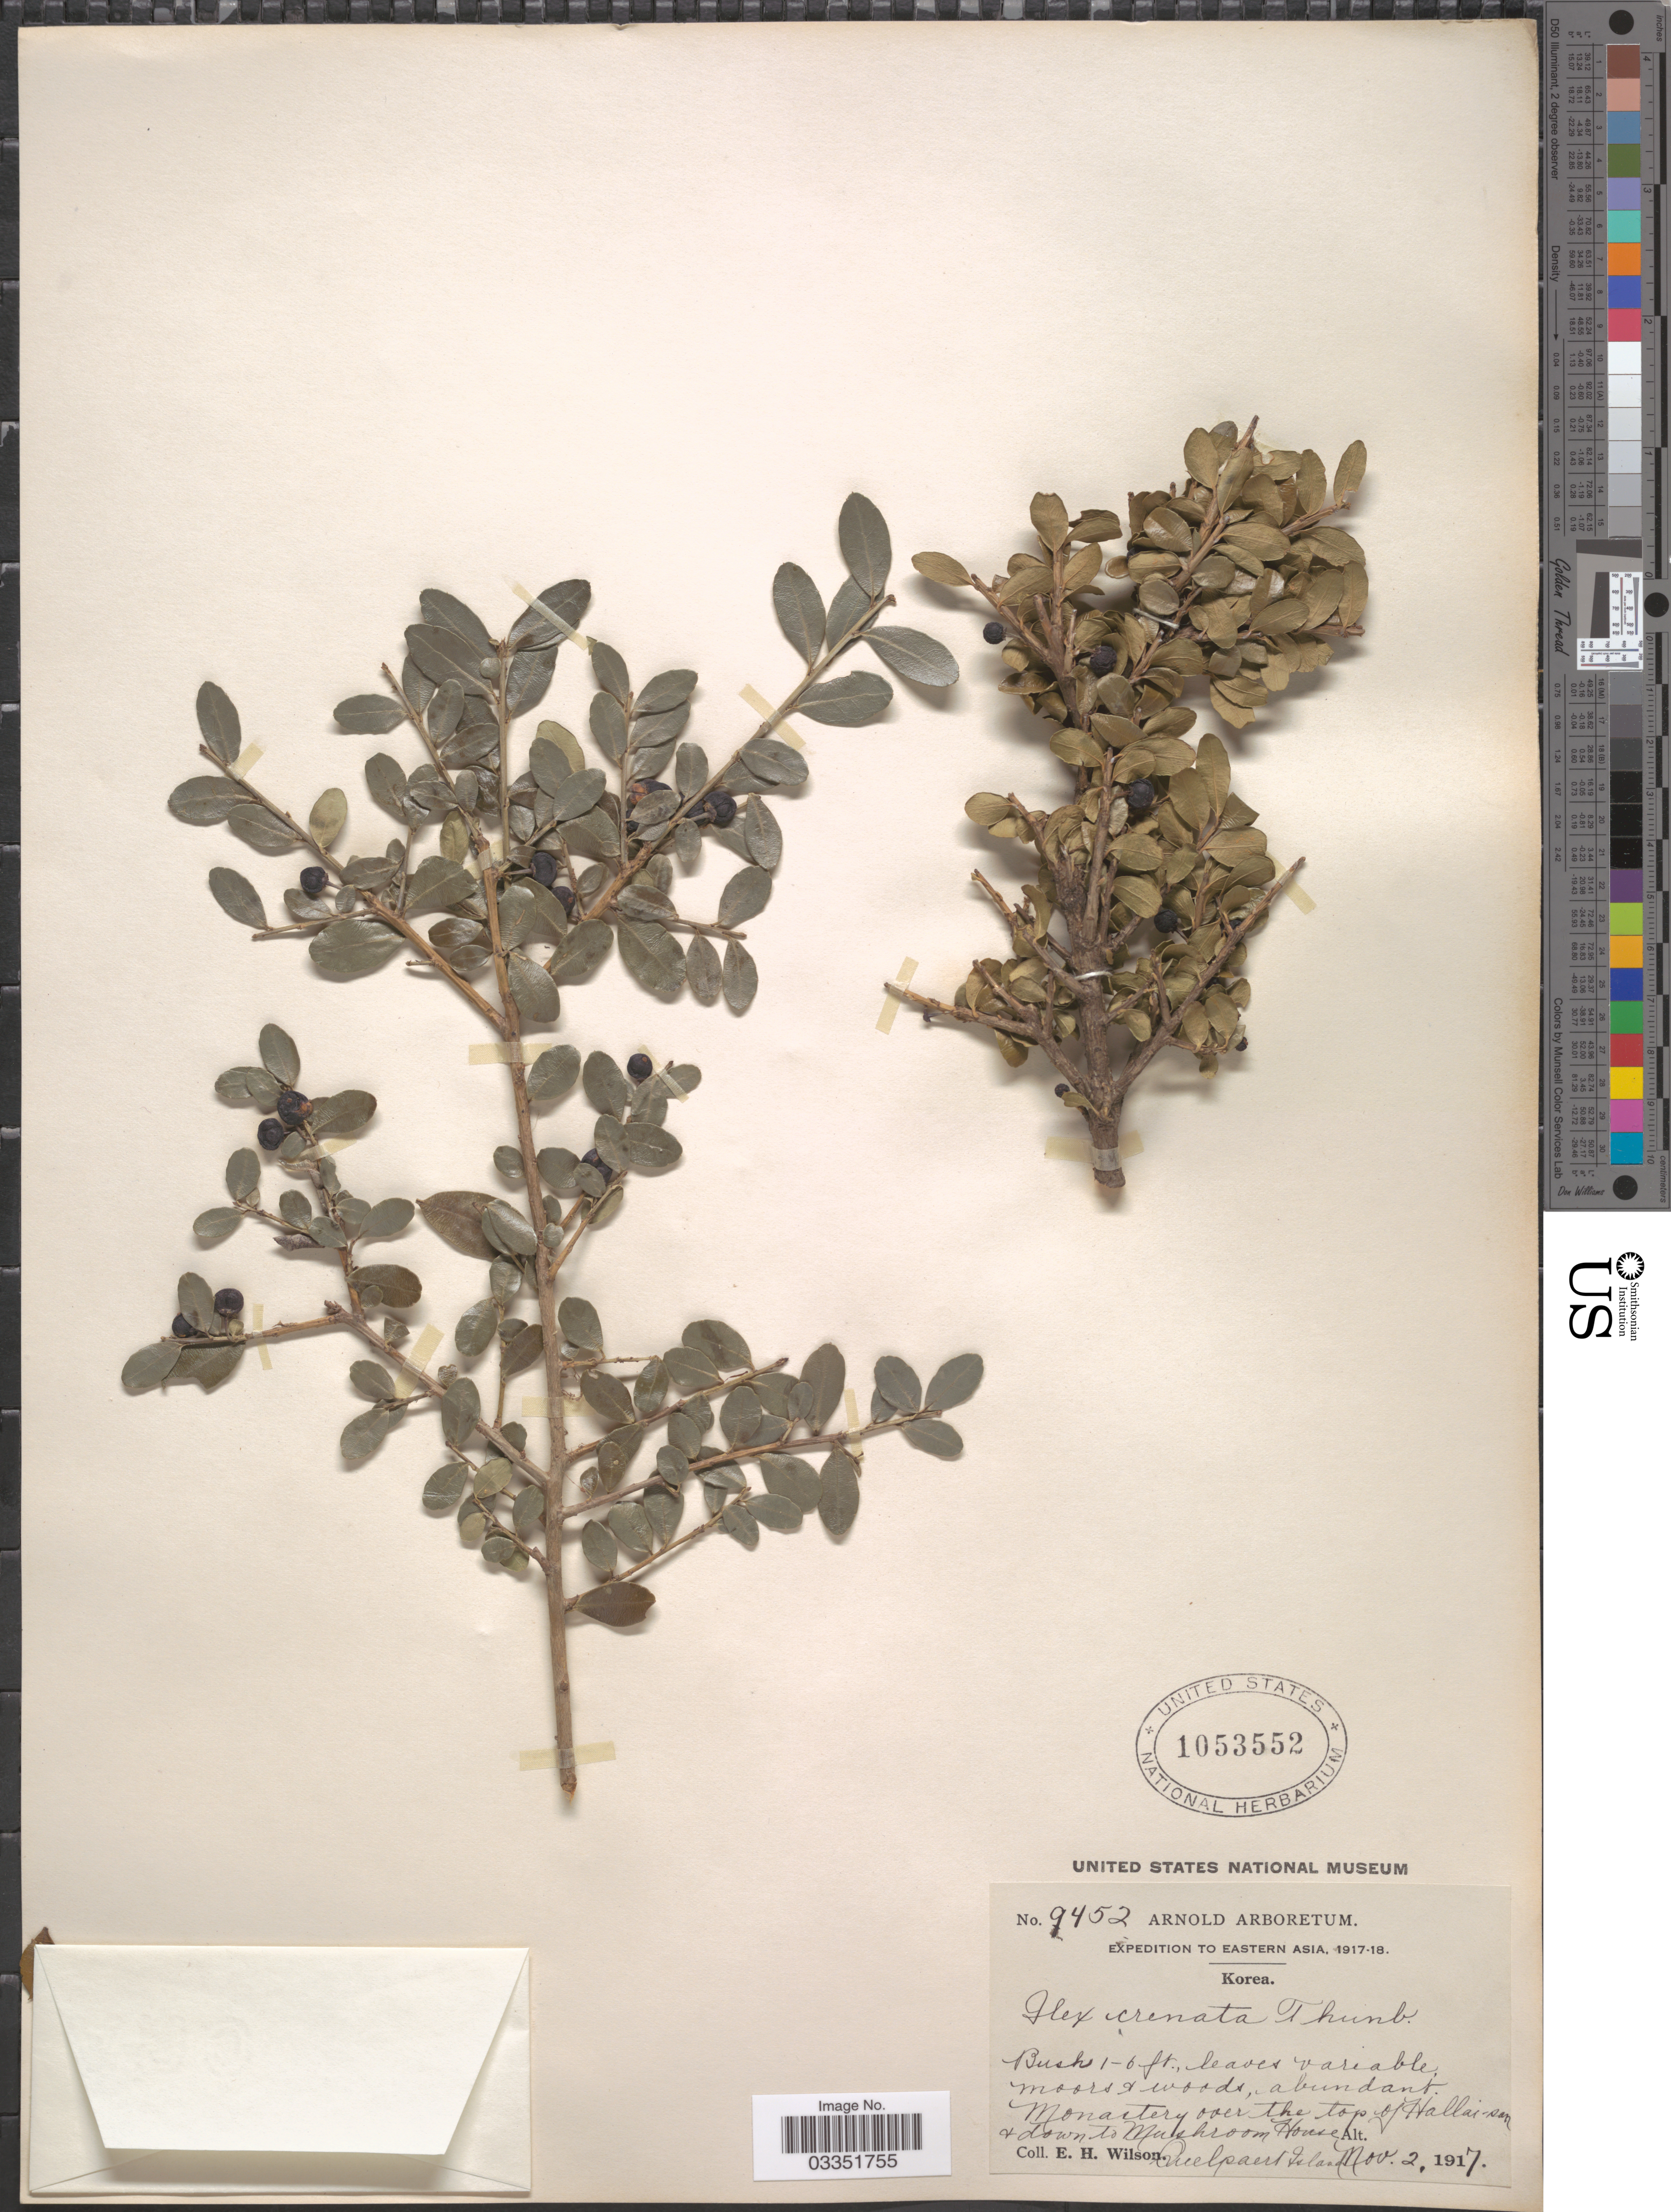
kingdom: Plantae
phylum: Tracheophyta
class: Magnoliopsida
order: Aquifoliales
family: Aquifoliaceae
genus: Ilex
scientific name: Ilex crenata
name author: Thunb.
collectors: E. Wilson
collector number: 9452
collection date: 1917-11-02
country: South Korea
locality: Eastern Asia. Korea. Monastery over the top of Hallai-san + down to Mushroom House. Quelpaert Island.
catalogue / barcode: US 1053552